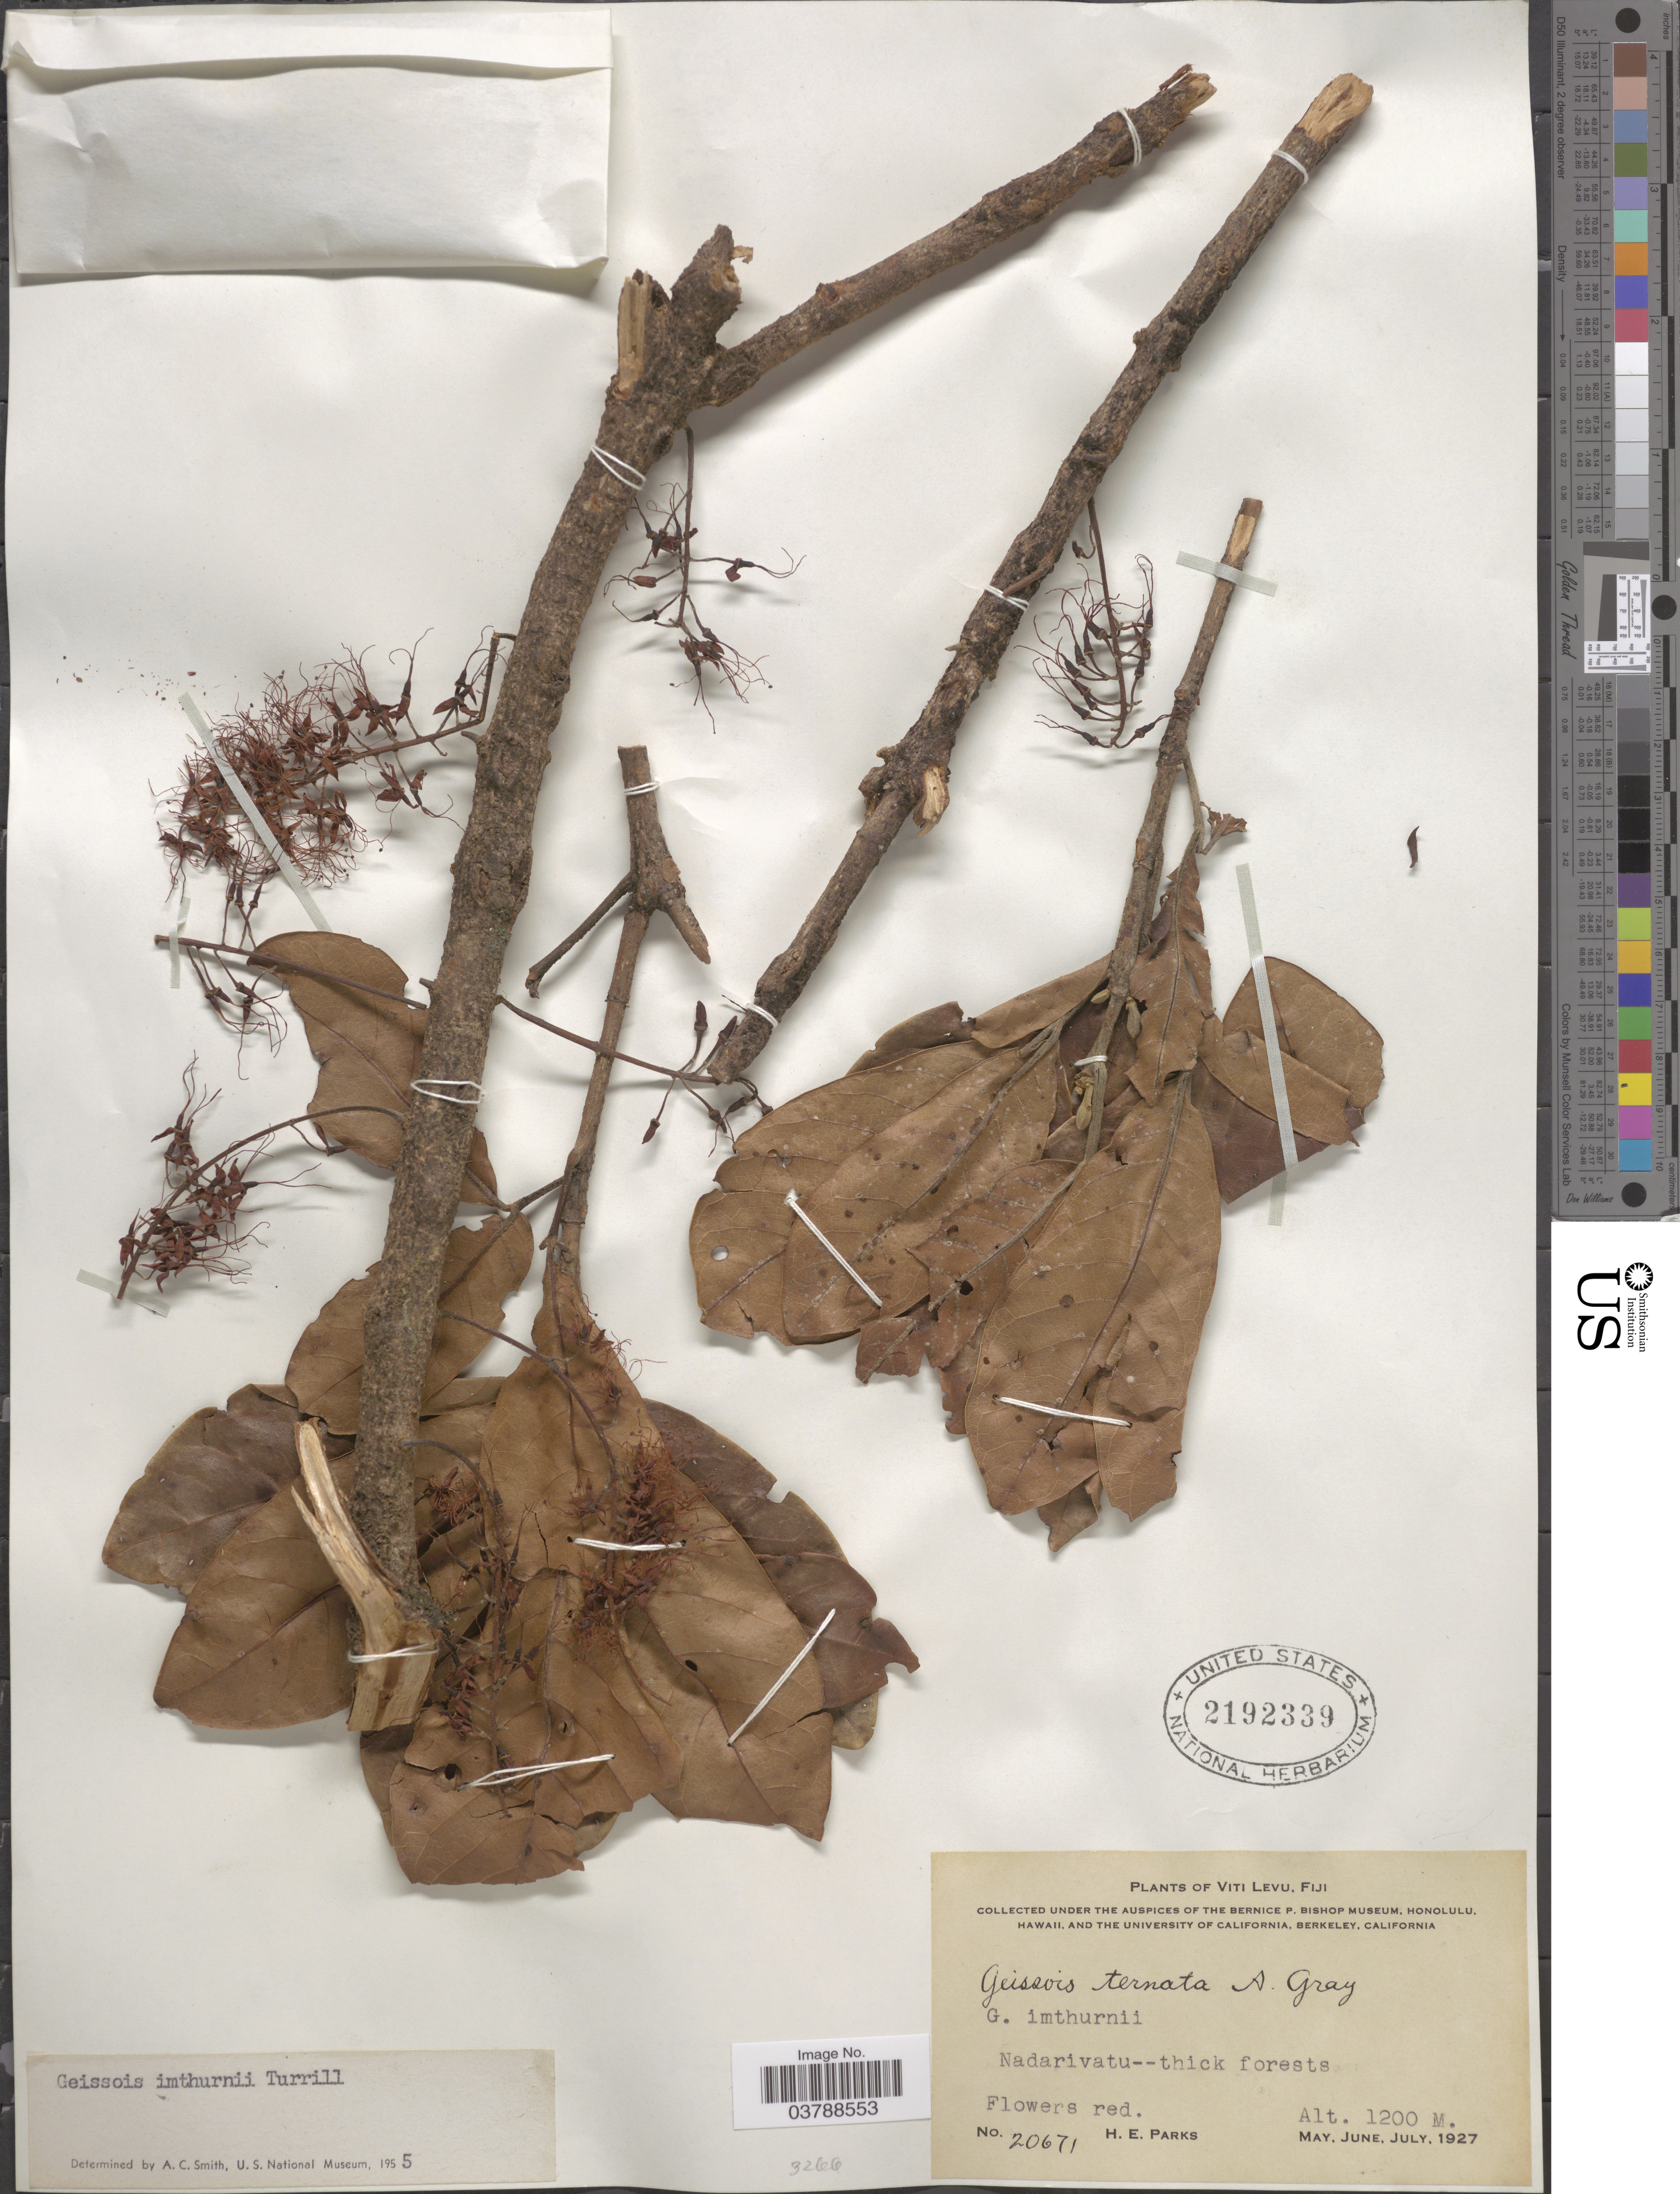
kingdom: Plantae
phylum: Tracheophyta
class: Magnoliopsida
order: Oxalidales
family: Cunoniaceae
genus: Geissois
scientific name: Geissois ternata var. ternata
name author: A. Gray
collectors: H. E. Parks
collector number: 20671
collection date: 1927-05/1927-07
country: Fiji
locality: Viti Levu. Nadarivatu -- thick forests.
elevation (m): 1200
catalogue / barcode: US 2192339